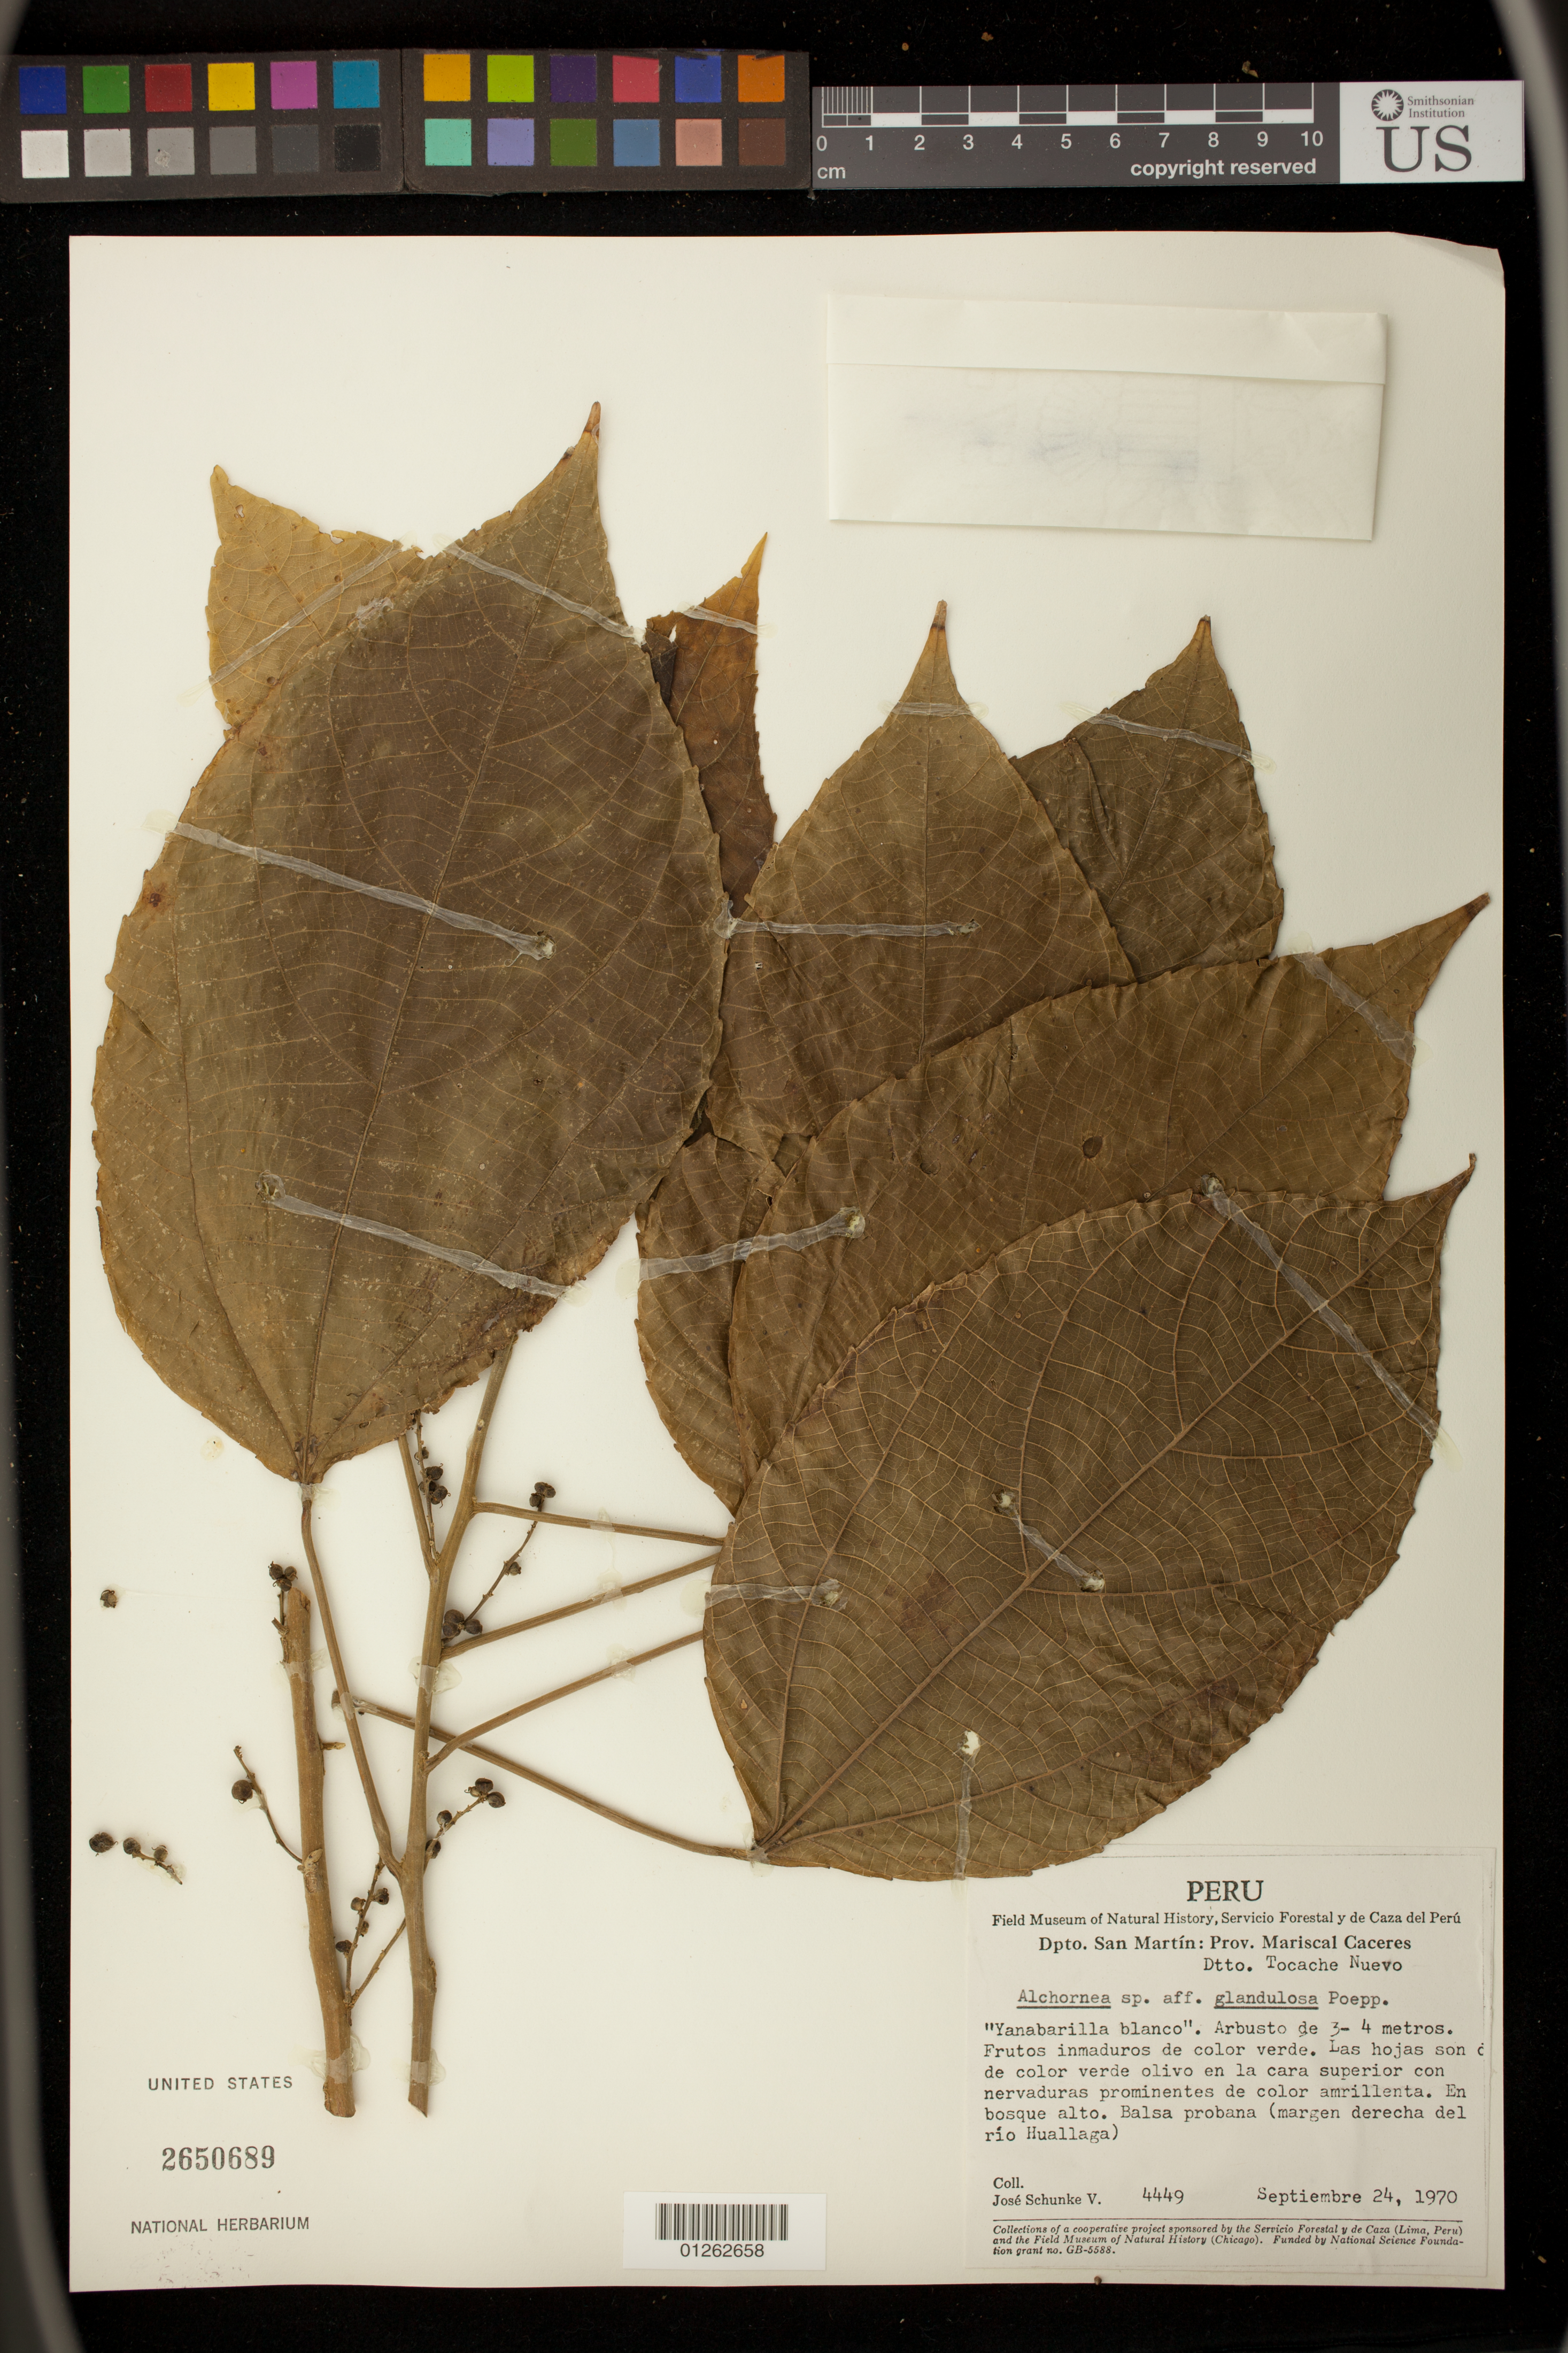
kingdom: Plantae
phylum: Tracheophyta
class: Magnoliopsida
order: Malpighiales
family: Euphorbiaceae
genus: Alchornea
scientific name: Alchornea glandulosa subsp. glandulosa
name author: Poepp.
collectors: J. Schunke Vigo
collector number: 4449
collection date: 1970-09-24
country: Peru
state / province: San Martín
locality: Mariscal Caceres. tocache Nuevo.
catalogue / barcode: US 2650689